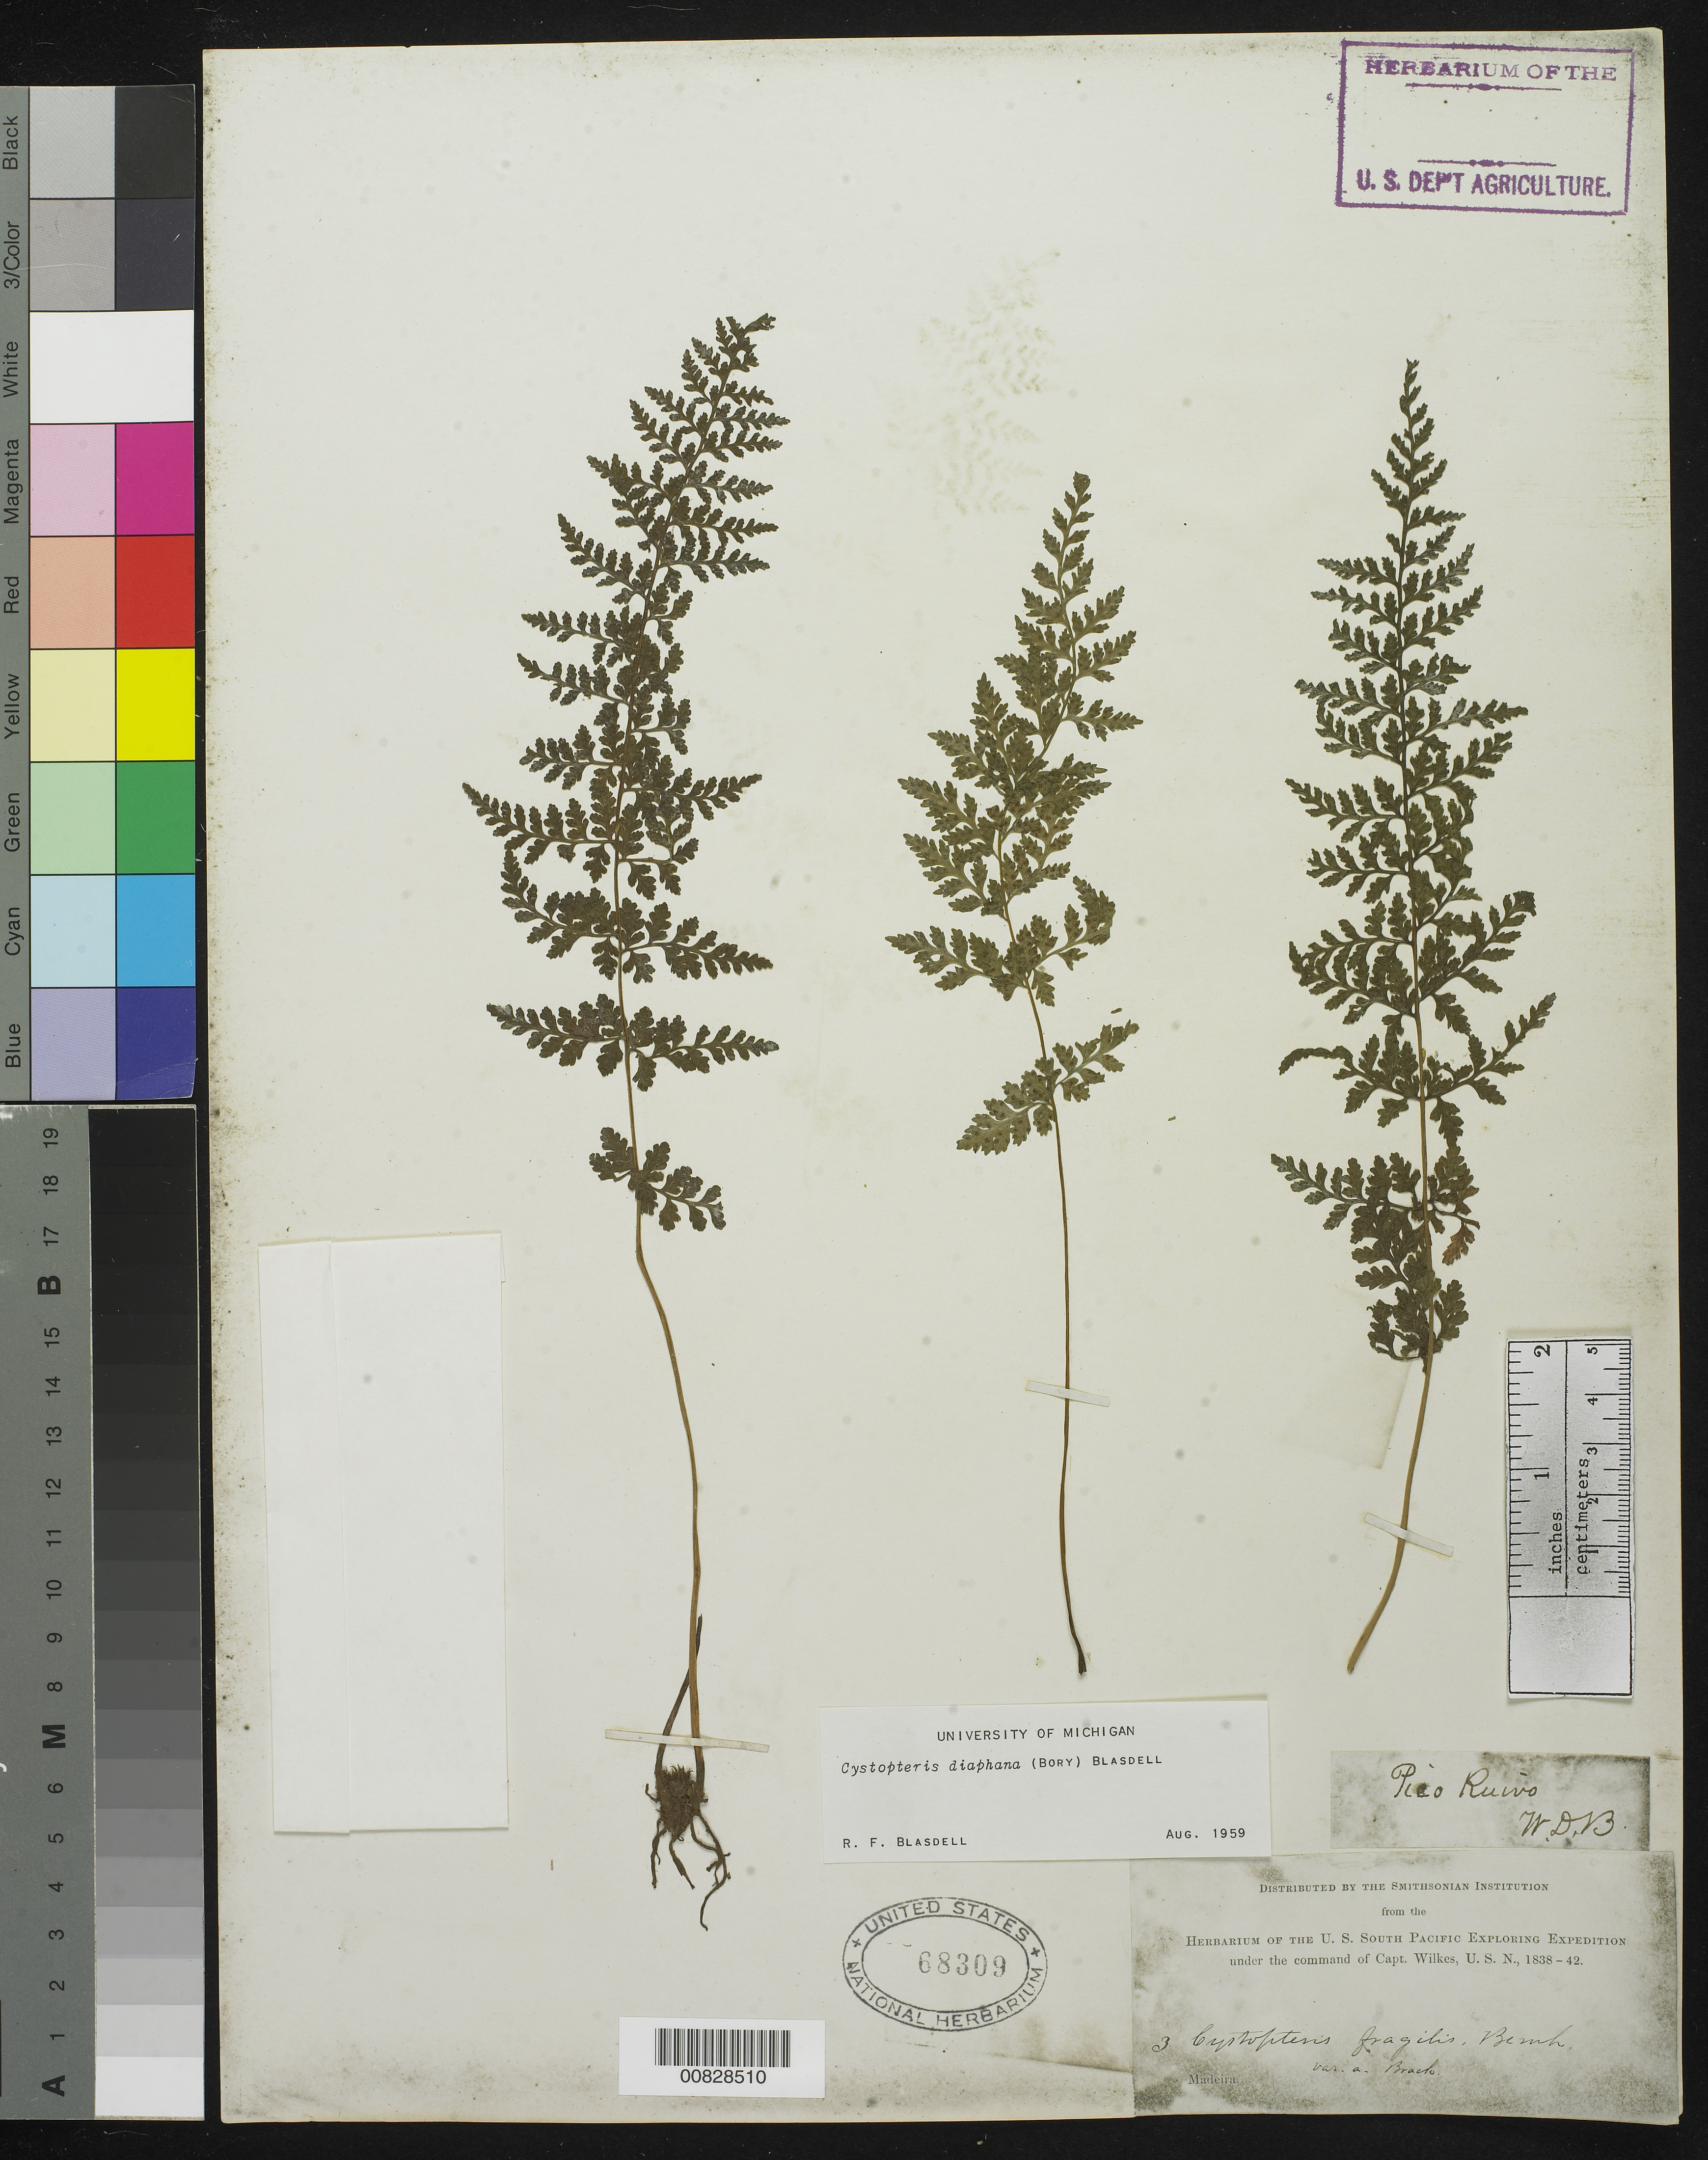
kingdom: Plantae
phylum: Tracheophyta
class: Polypodiopsida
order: Polypodiales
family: Cystopteridaceae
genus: Cystopteris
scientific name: Cystopteris diaphana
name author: (Bory) Blasdell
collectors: Wilkes Explor. Exped.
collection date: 1838/1842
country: Portugal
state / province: Madeira (Aut. Reg.)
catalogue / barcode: US 68309